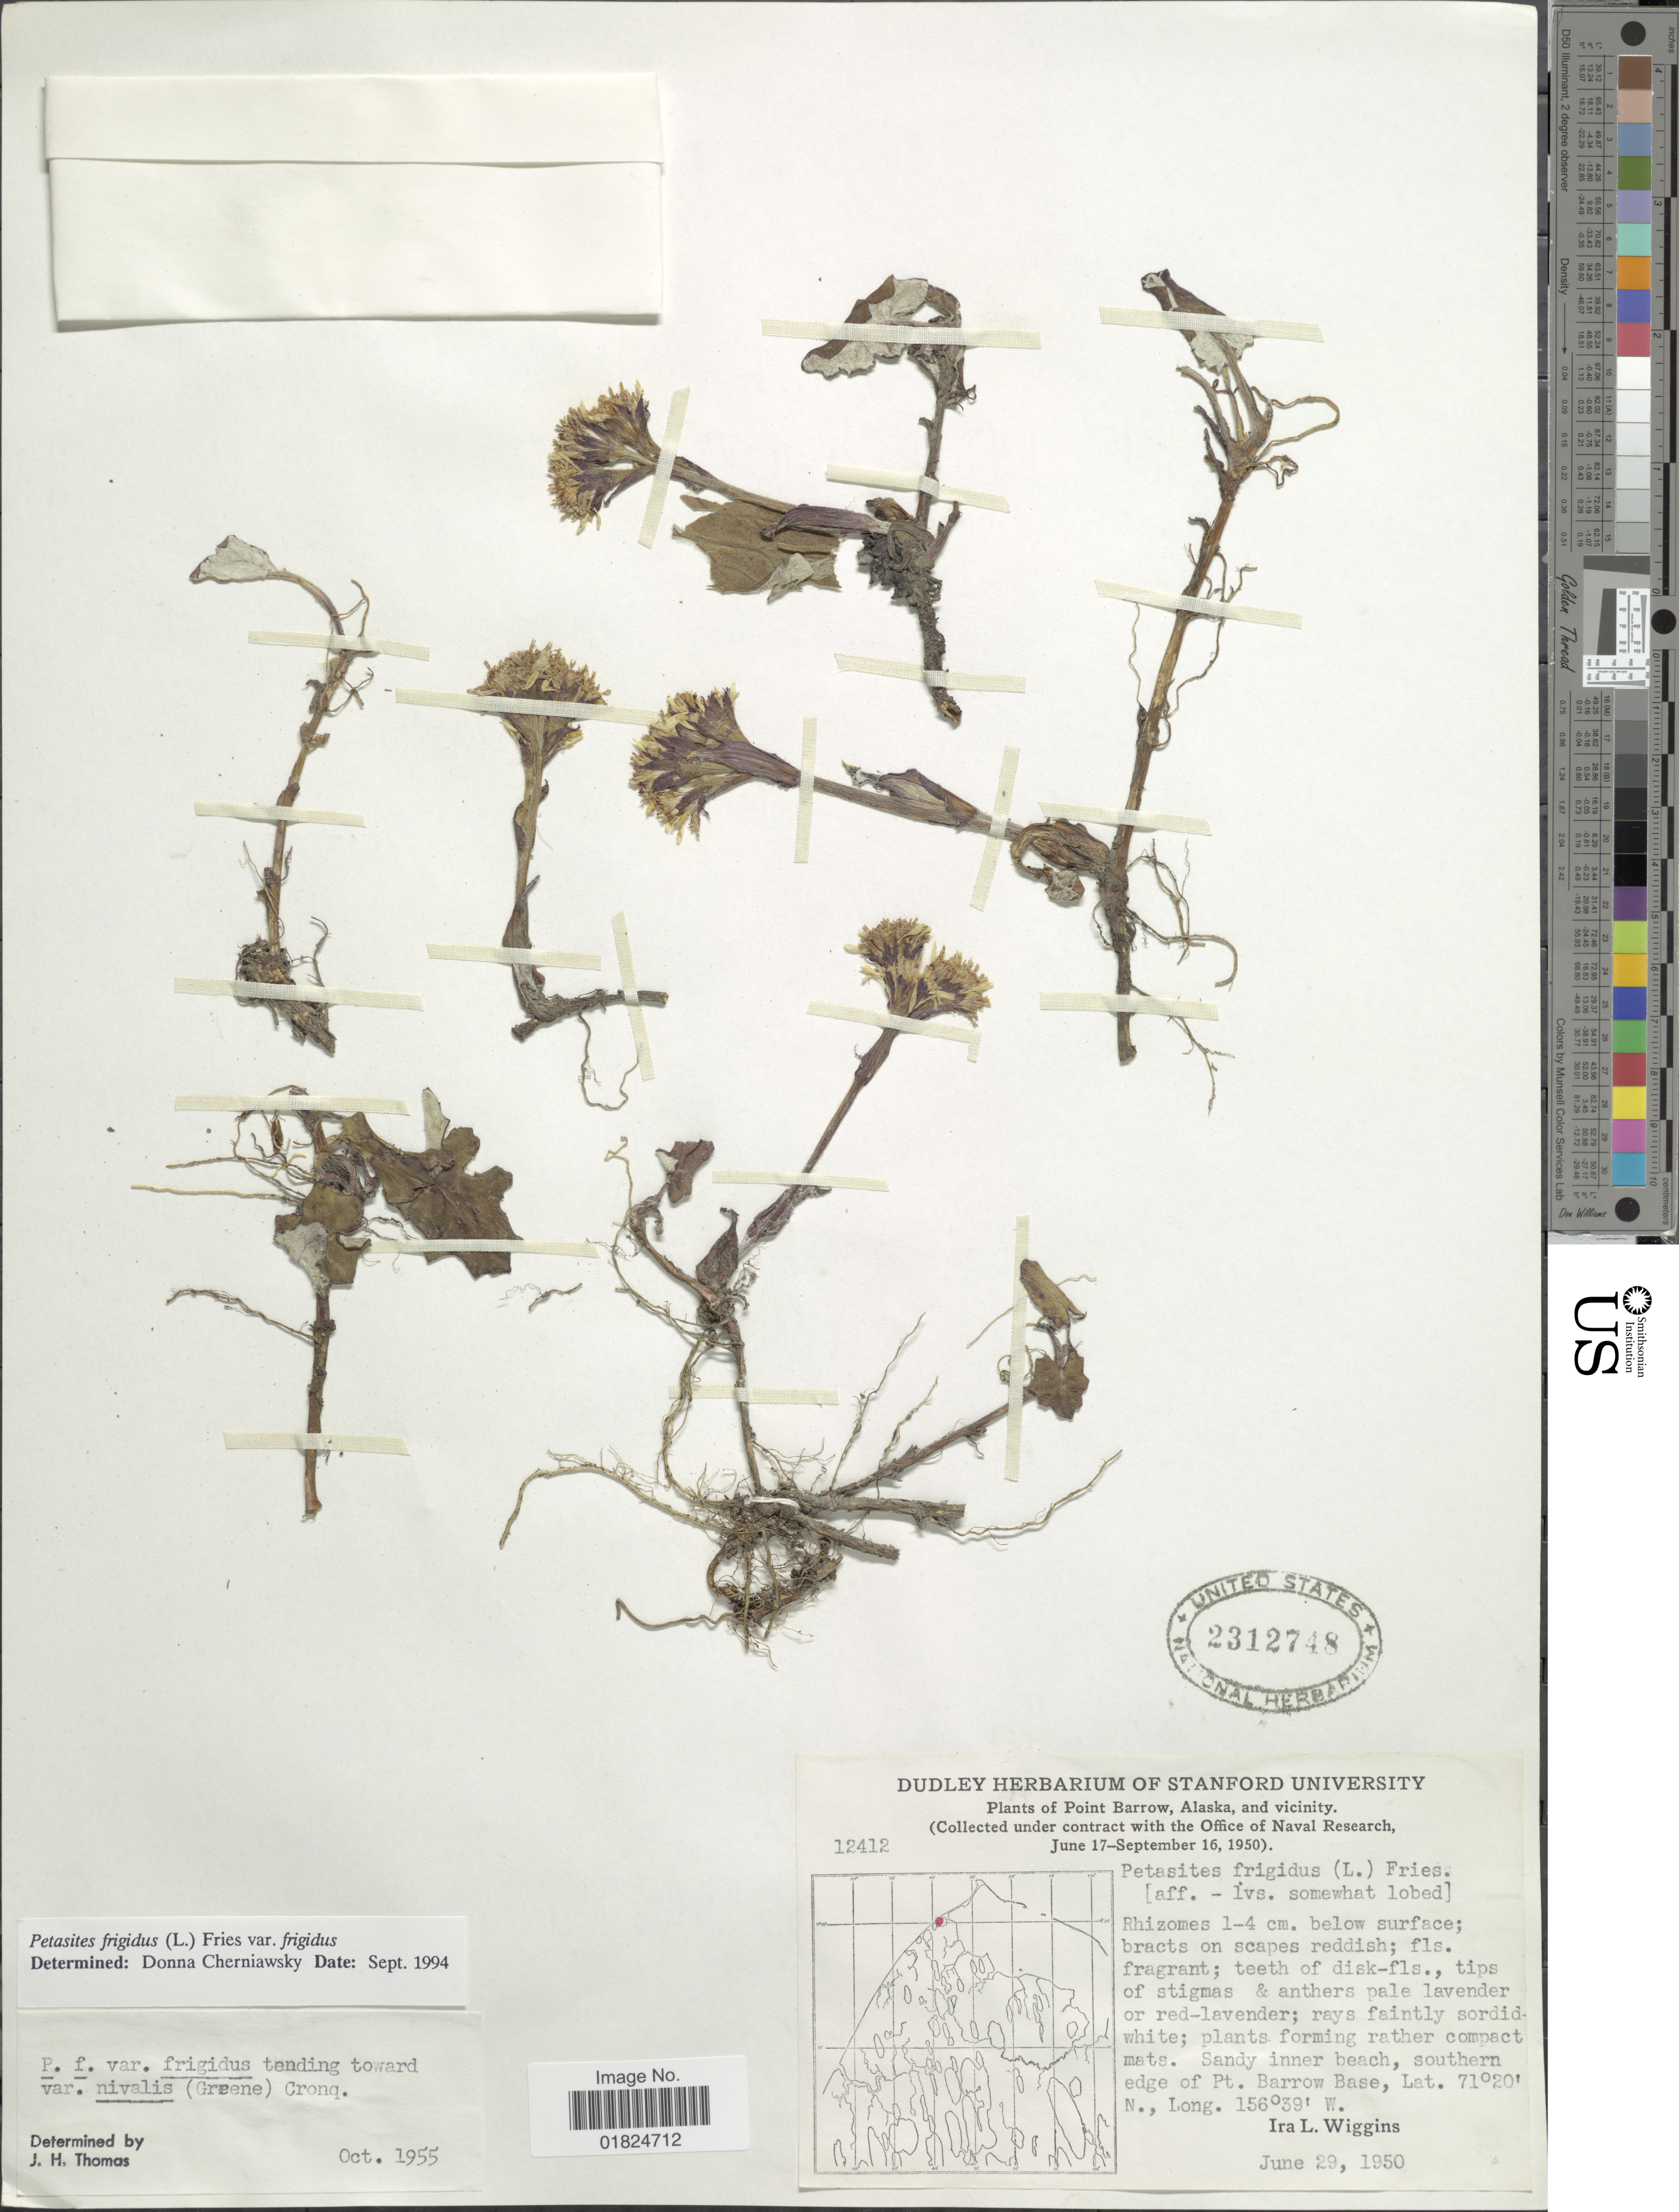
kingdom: Plantae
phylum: Tracheophyta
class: Magnoliopsida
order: Asterales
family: Asteraceae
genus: Petasites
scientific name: Petasites frigidus var. frigidus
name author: (L.) Fr.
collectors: I. L. Wiggins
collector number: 12412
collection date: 1950-06-29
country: United States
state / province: Alaska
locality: Point Barrow, Alaska, and vicinity. Sandy inner beach, southern edge of Pt. Barrow Base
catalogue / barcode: US 2312748